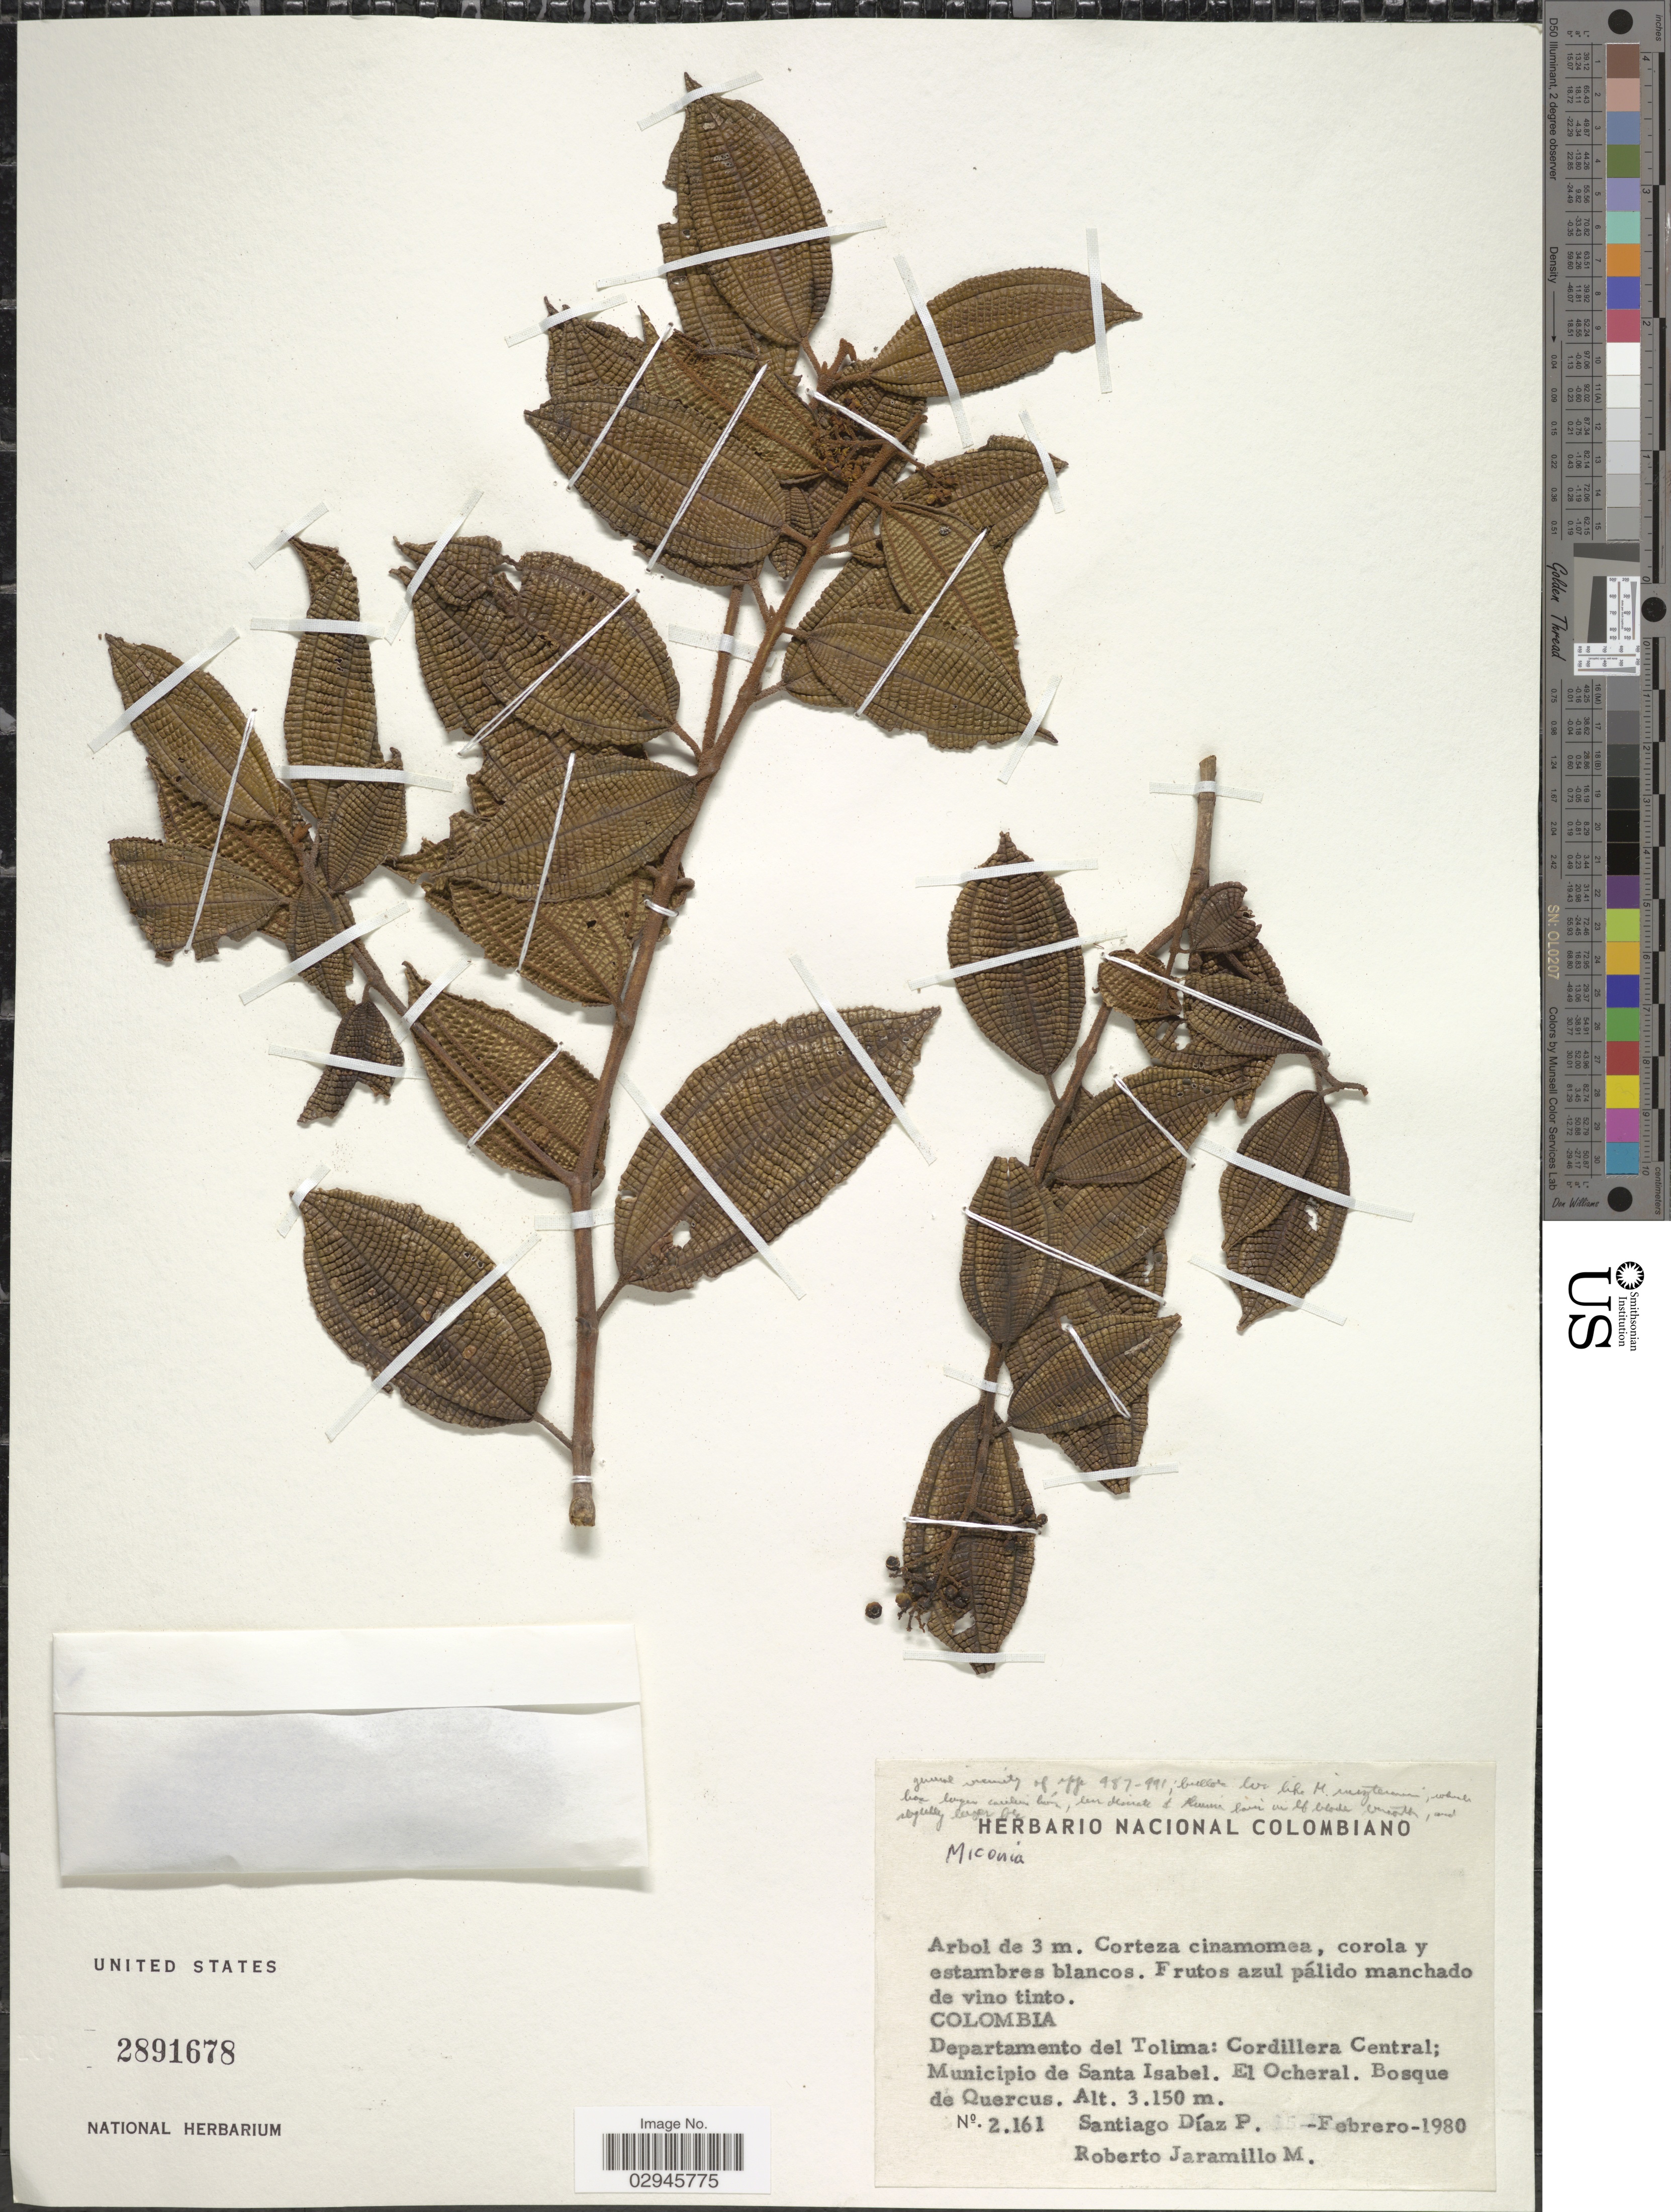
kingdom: Plantae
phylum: Tracheophyta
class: Magnoliopsida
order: Myrtales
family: Melastomataceae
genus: Miconia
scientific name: Miconia sp.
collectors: S. Diaz P. & R. Jaramillo M.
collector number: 2161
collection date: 1980-02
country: Colombia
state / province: Tolima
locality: Departamento del Tolima: Cordillera Central; Municipio de Santa Isabel. El Ocheral. Bosque de Quercus.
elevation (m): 3150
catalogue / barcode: US 2891678